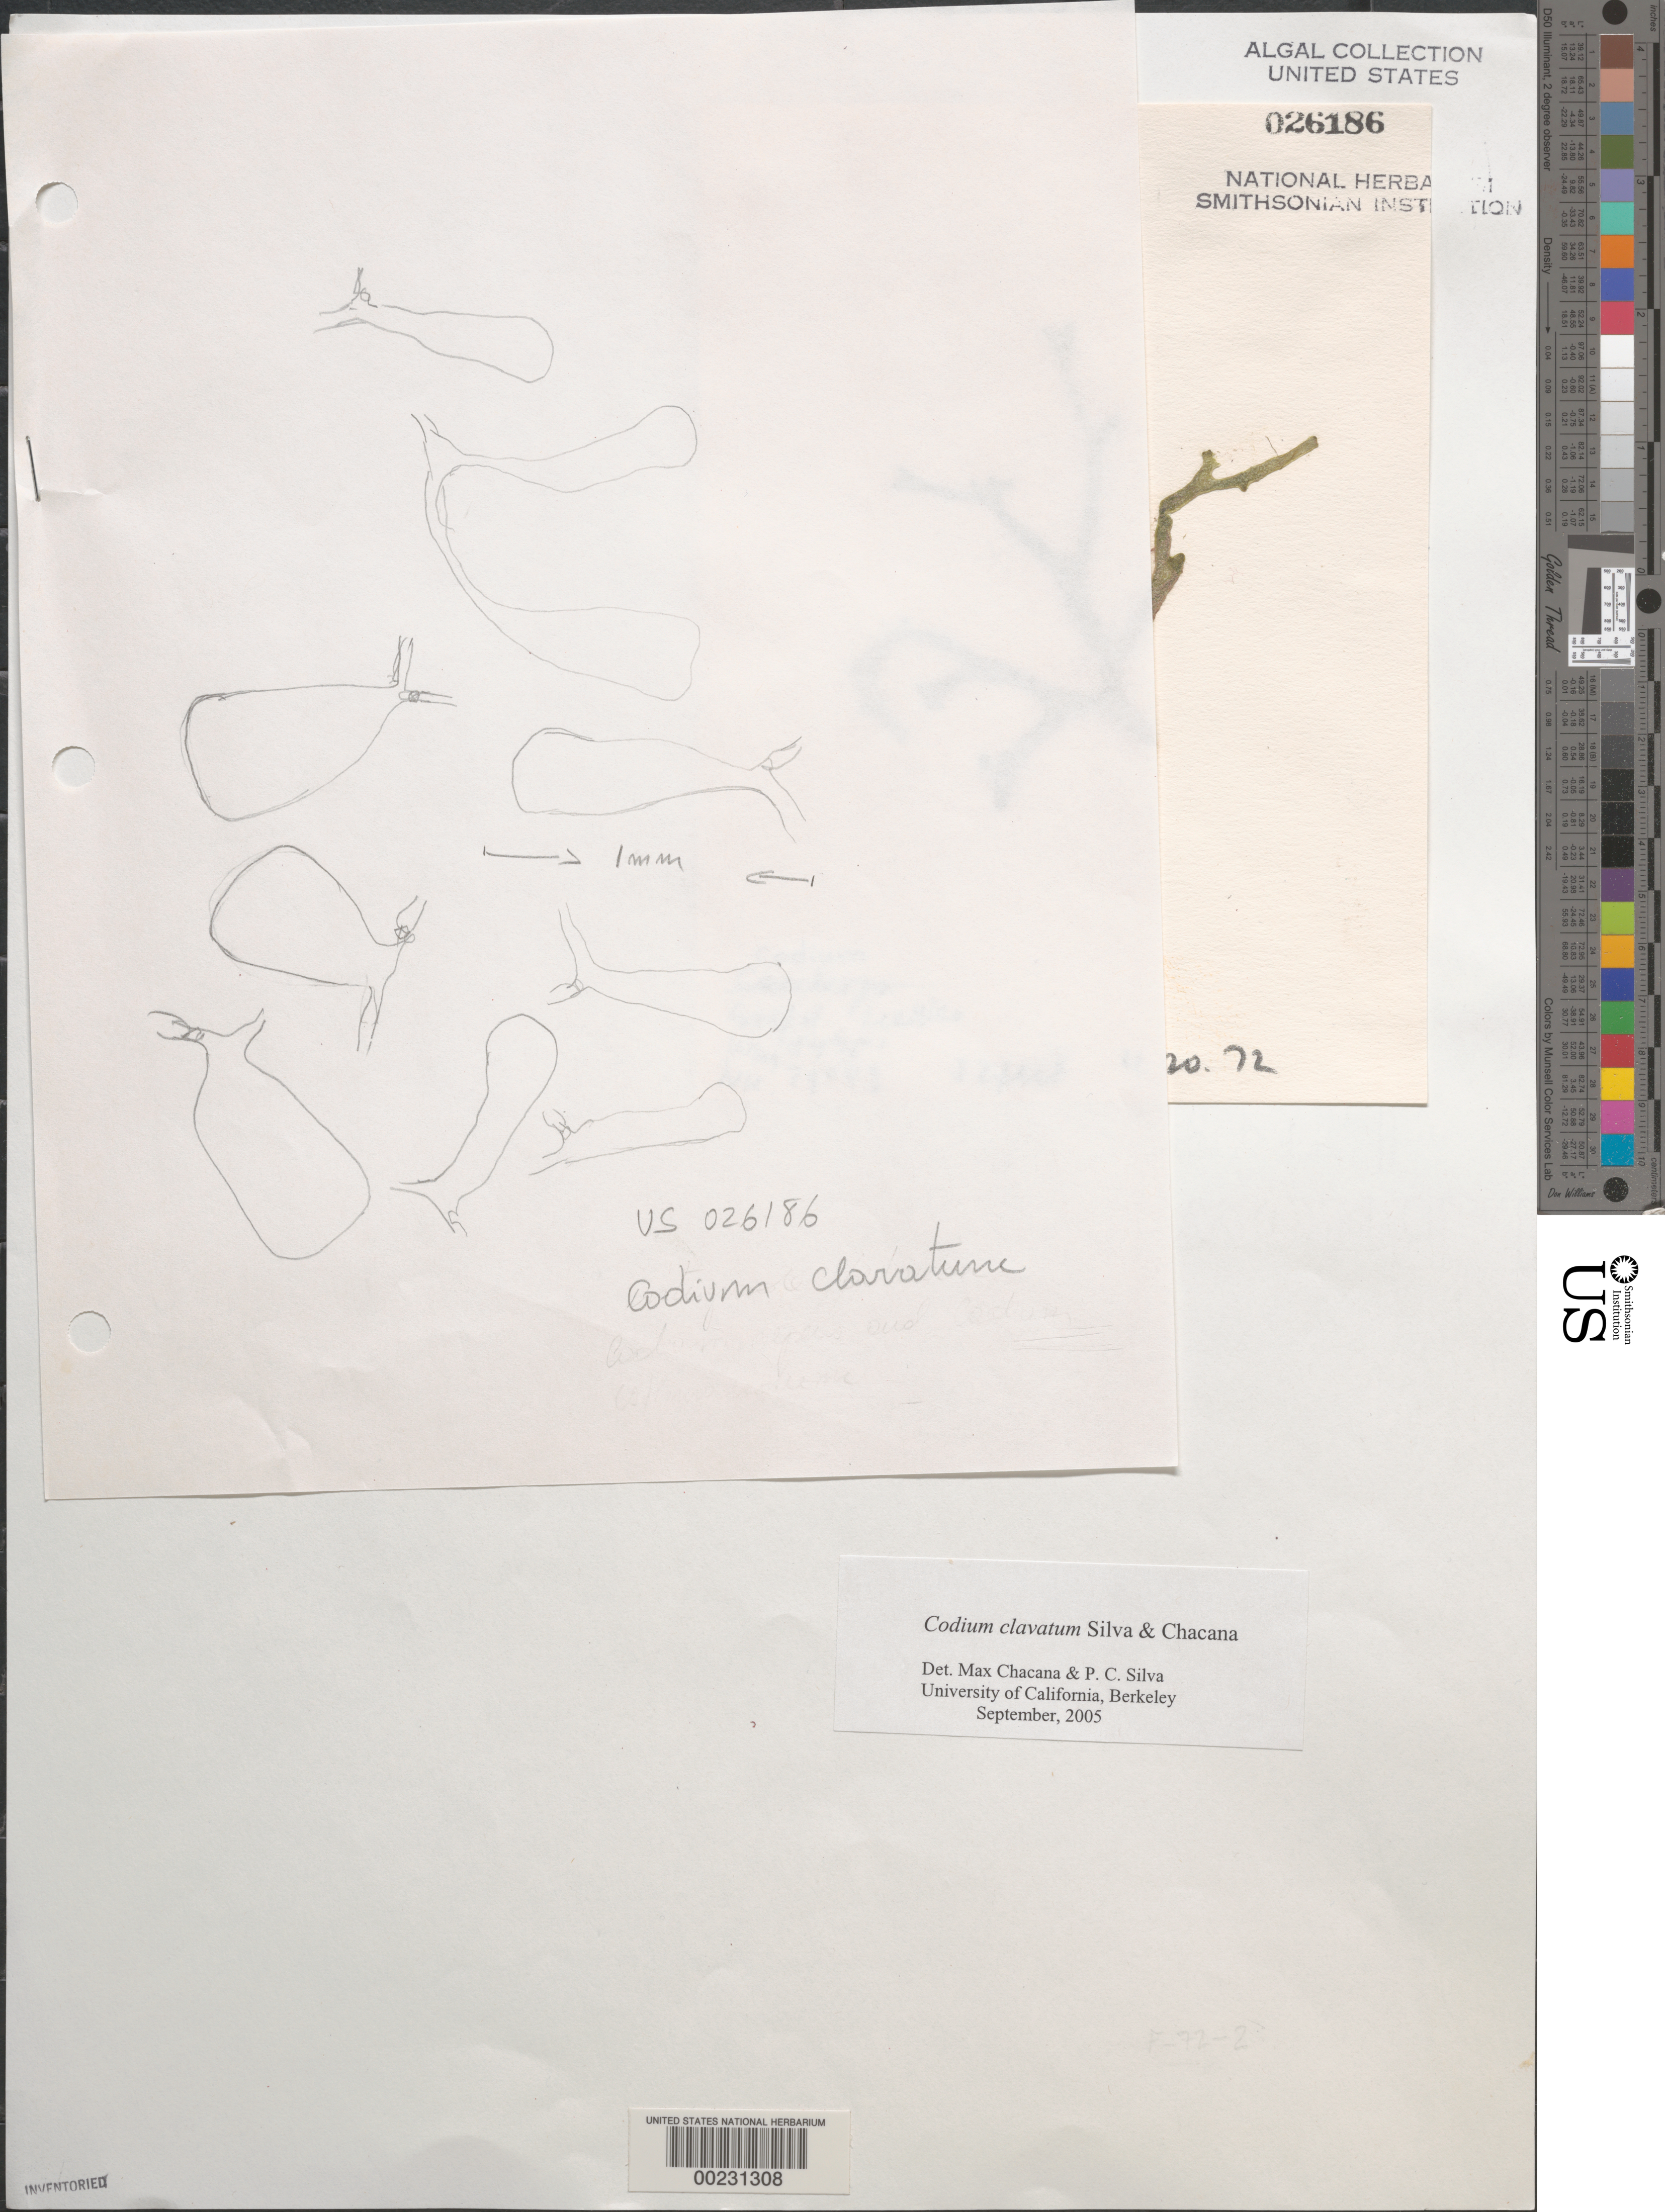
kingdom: Plantae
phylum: Chlorophyta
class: Ulvophyceae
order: Bryopsidales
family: Codiaceae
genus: Codium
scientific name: Codium isthmocladum subsp. clavatum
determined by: Chacana, M. E.; Silva, P. C.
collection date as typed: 20 Apr 1972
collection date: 1972-04-20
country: United States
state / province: Florida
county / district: Franklin County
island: St. George Island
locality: Gulf of Mexico near St. George Island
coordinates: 29 43' N, 84 15' W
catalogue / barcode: US 26186